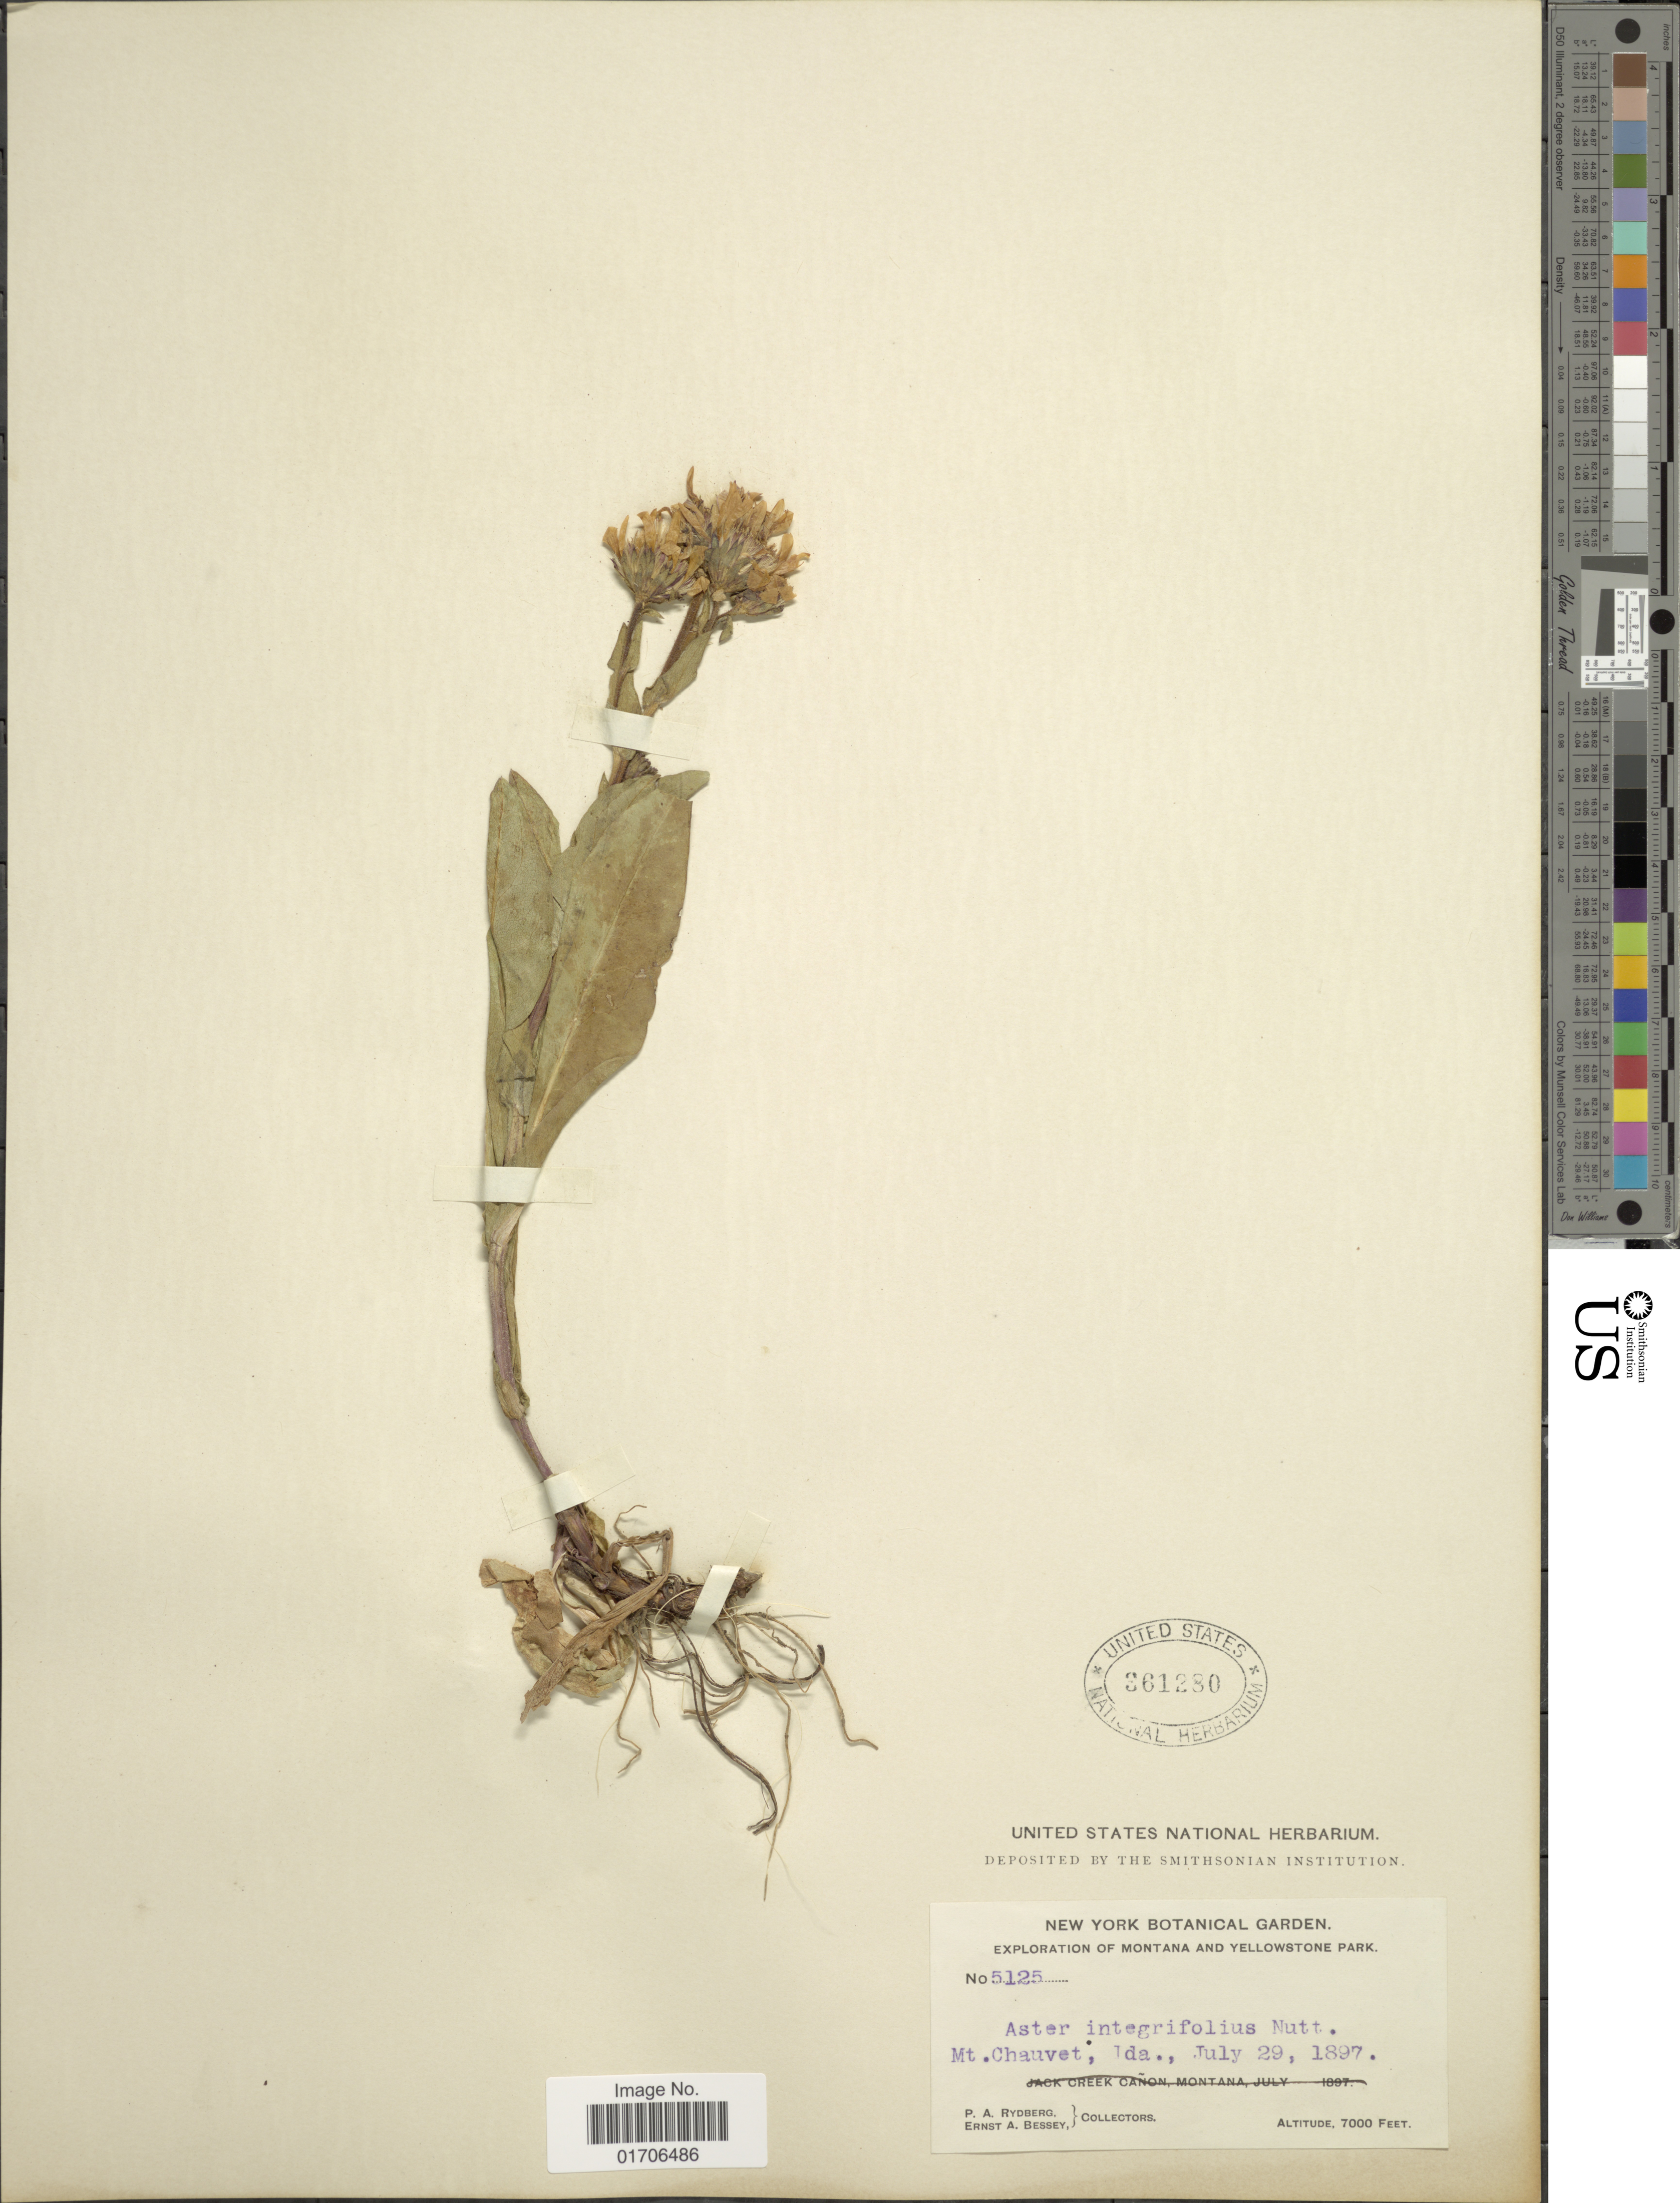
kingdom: Plantae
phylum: Tracheophyta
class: Magnoliopsida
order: Asterales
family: Asteraceae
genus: Eurybia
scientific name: Eurybia integrifolia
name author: (Nutt.) G.L. Nesom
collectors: P. A. Rydberg & E. A. Bessey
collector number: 5125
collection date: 1897-07-29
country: United States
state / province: Montana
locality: Montana and Yellowstone Park. Mt. Chauvet; Ida.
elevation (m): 2134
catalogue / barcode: US 361280